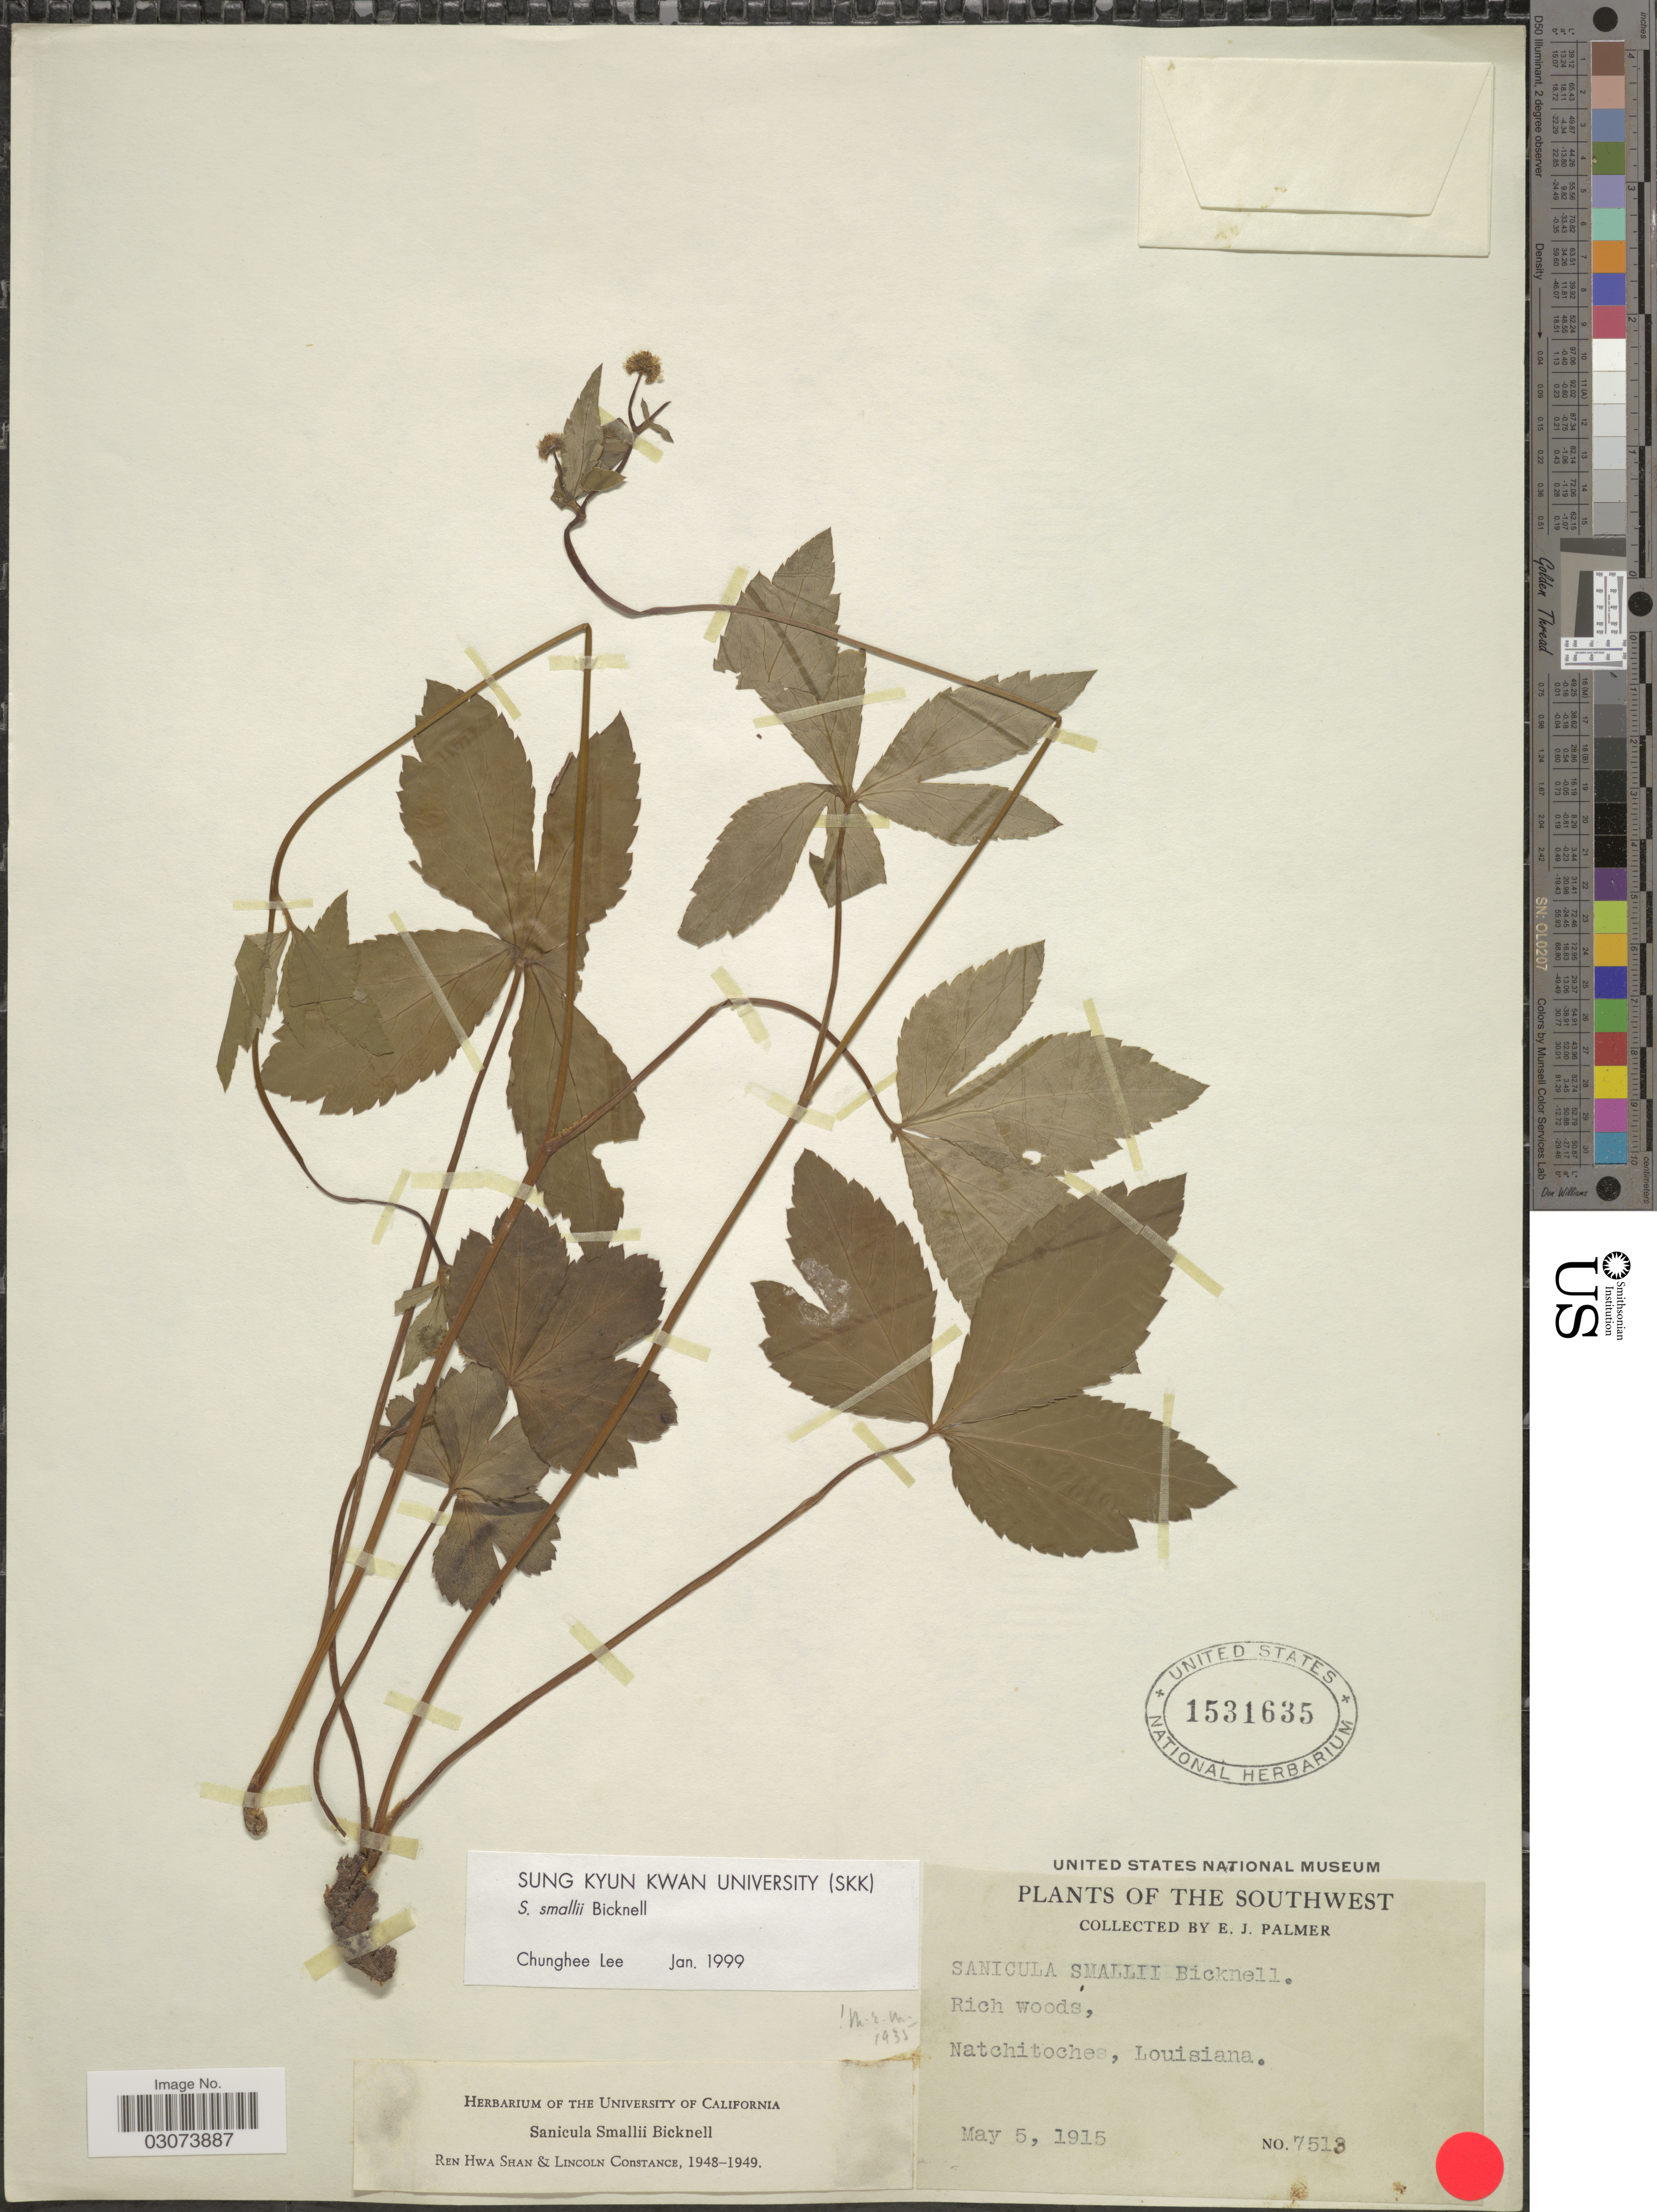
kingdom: Plantae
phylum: Tracheophyta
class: Magnoliopsida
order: Apiales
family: Apiaceae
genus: Sanicula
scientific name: Sanicula smallii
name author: E.P. Bicknell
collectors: E. J. Palmer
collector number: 7513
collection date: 1915-05-05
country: United States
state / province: Louisiana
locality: Southwest. Natchitoches.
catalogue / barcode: US 1531635